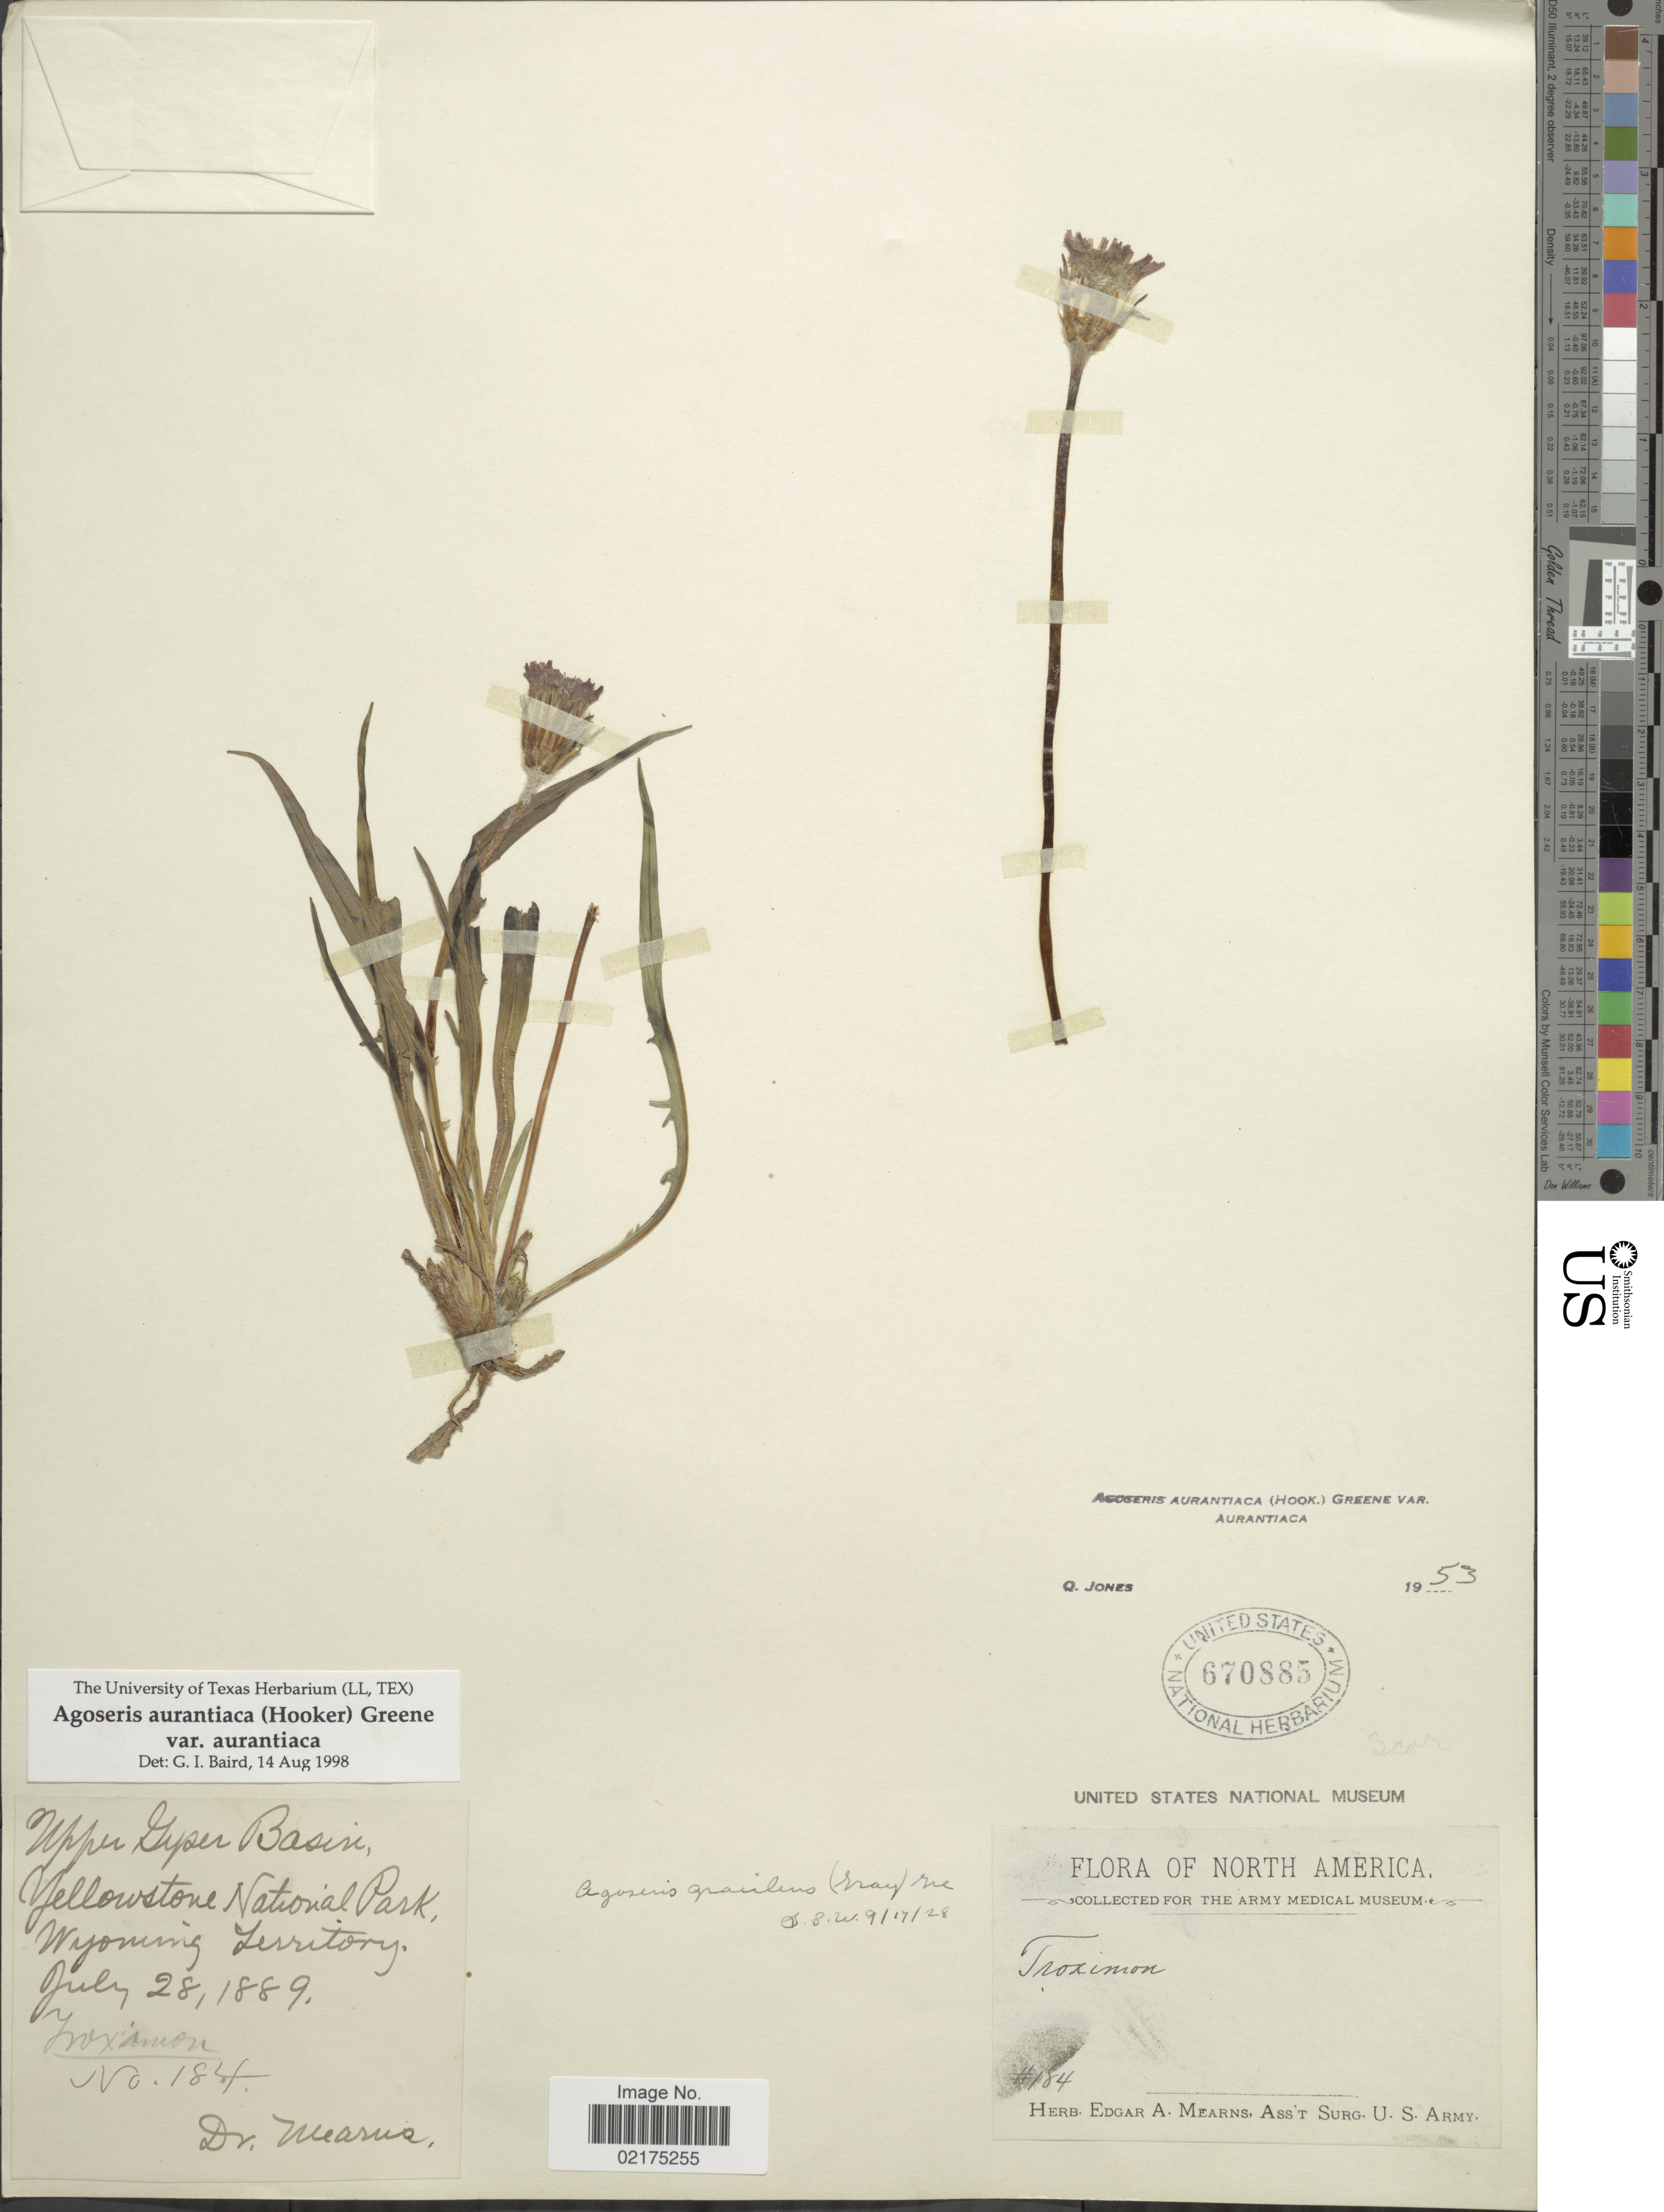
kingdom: Plantae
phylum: Tracheophyta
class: Magnoliopsida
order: Asterales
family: Asteraceae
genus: Agoseris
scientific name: Agoseris aurantiaca var. aurantiaca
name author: (Hook.) Greene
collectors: -- Mearns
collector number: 184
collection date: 1889-07-28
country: United States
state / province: Wyoming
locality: Upper Geyser Basin, Yellowstone National Park, Wyoming Territory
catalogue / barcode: US 670885